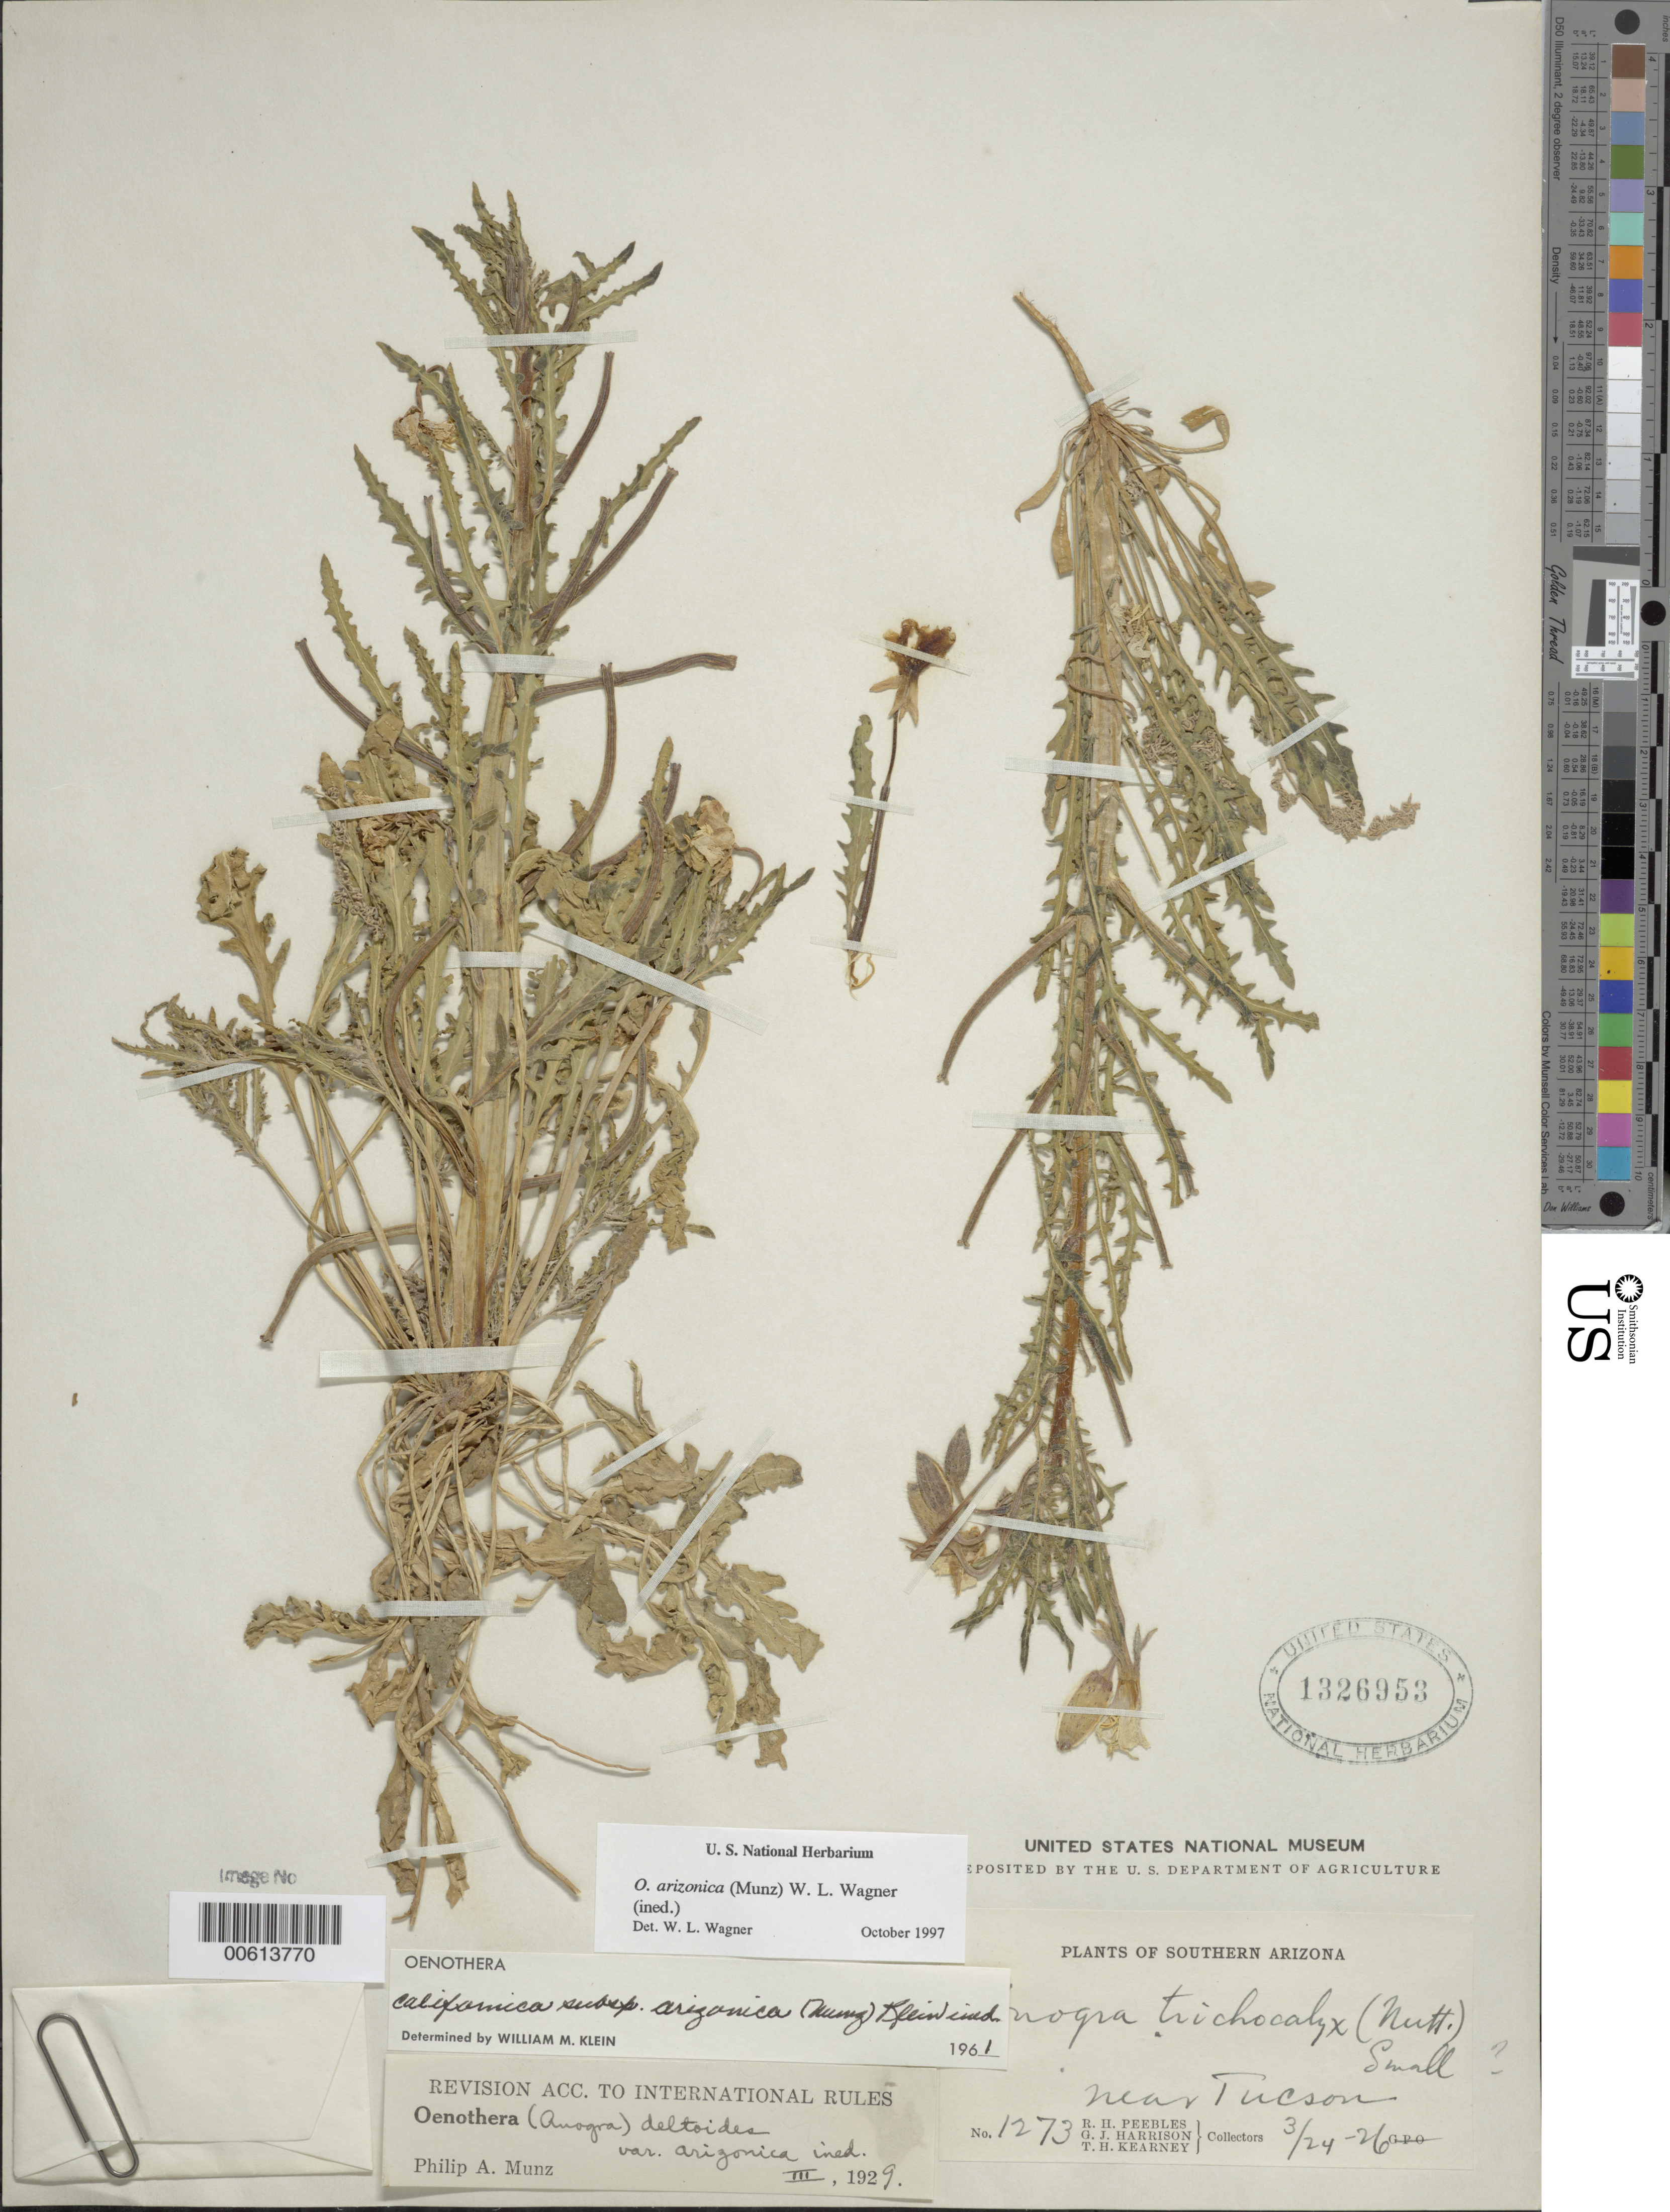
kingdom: Plantae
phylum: Tracheophyta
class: Magnoliopsida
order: Myrtales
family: Onagraceae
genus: Oenothera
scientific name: Oenothera arizonica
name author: (Munz) W.L. Wagner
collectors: R. H. Peebles, G. J. Harrison & T. H. Kearney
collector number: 1273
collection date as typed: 24 Mar 1926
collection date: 1926-03-24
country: United States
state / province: Arizona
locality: Near Tucson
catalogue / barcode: US 1326953